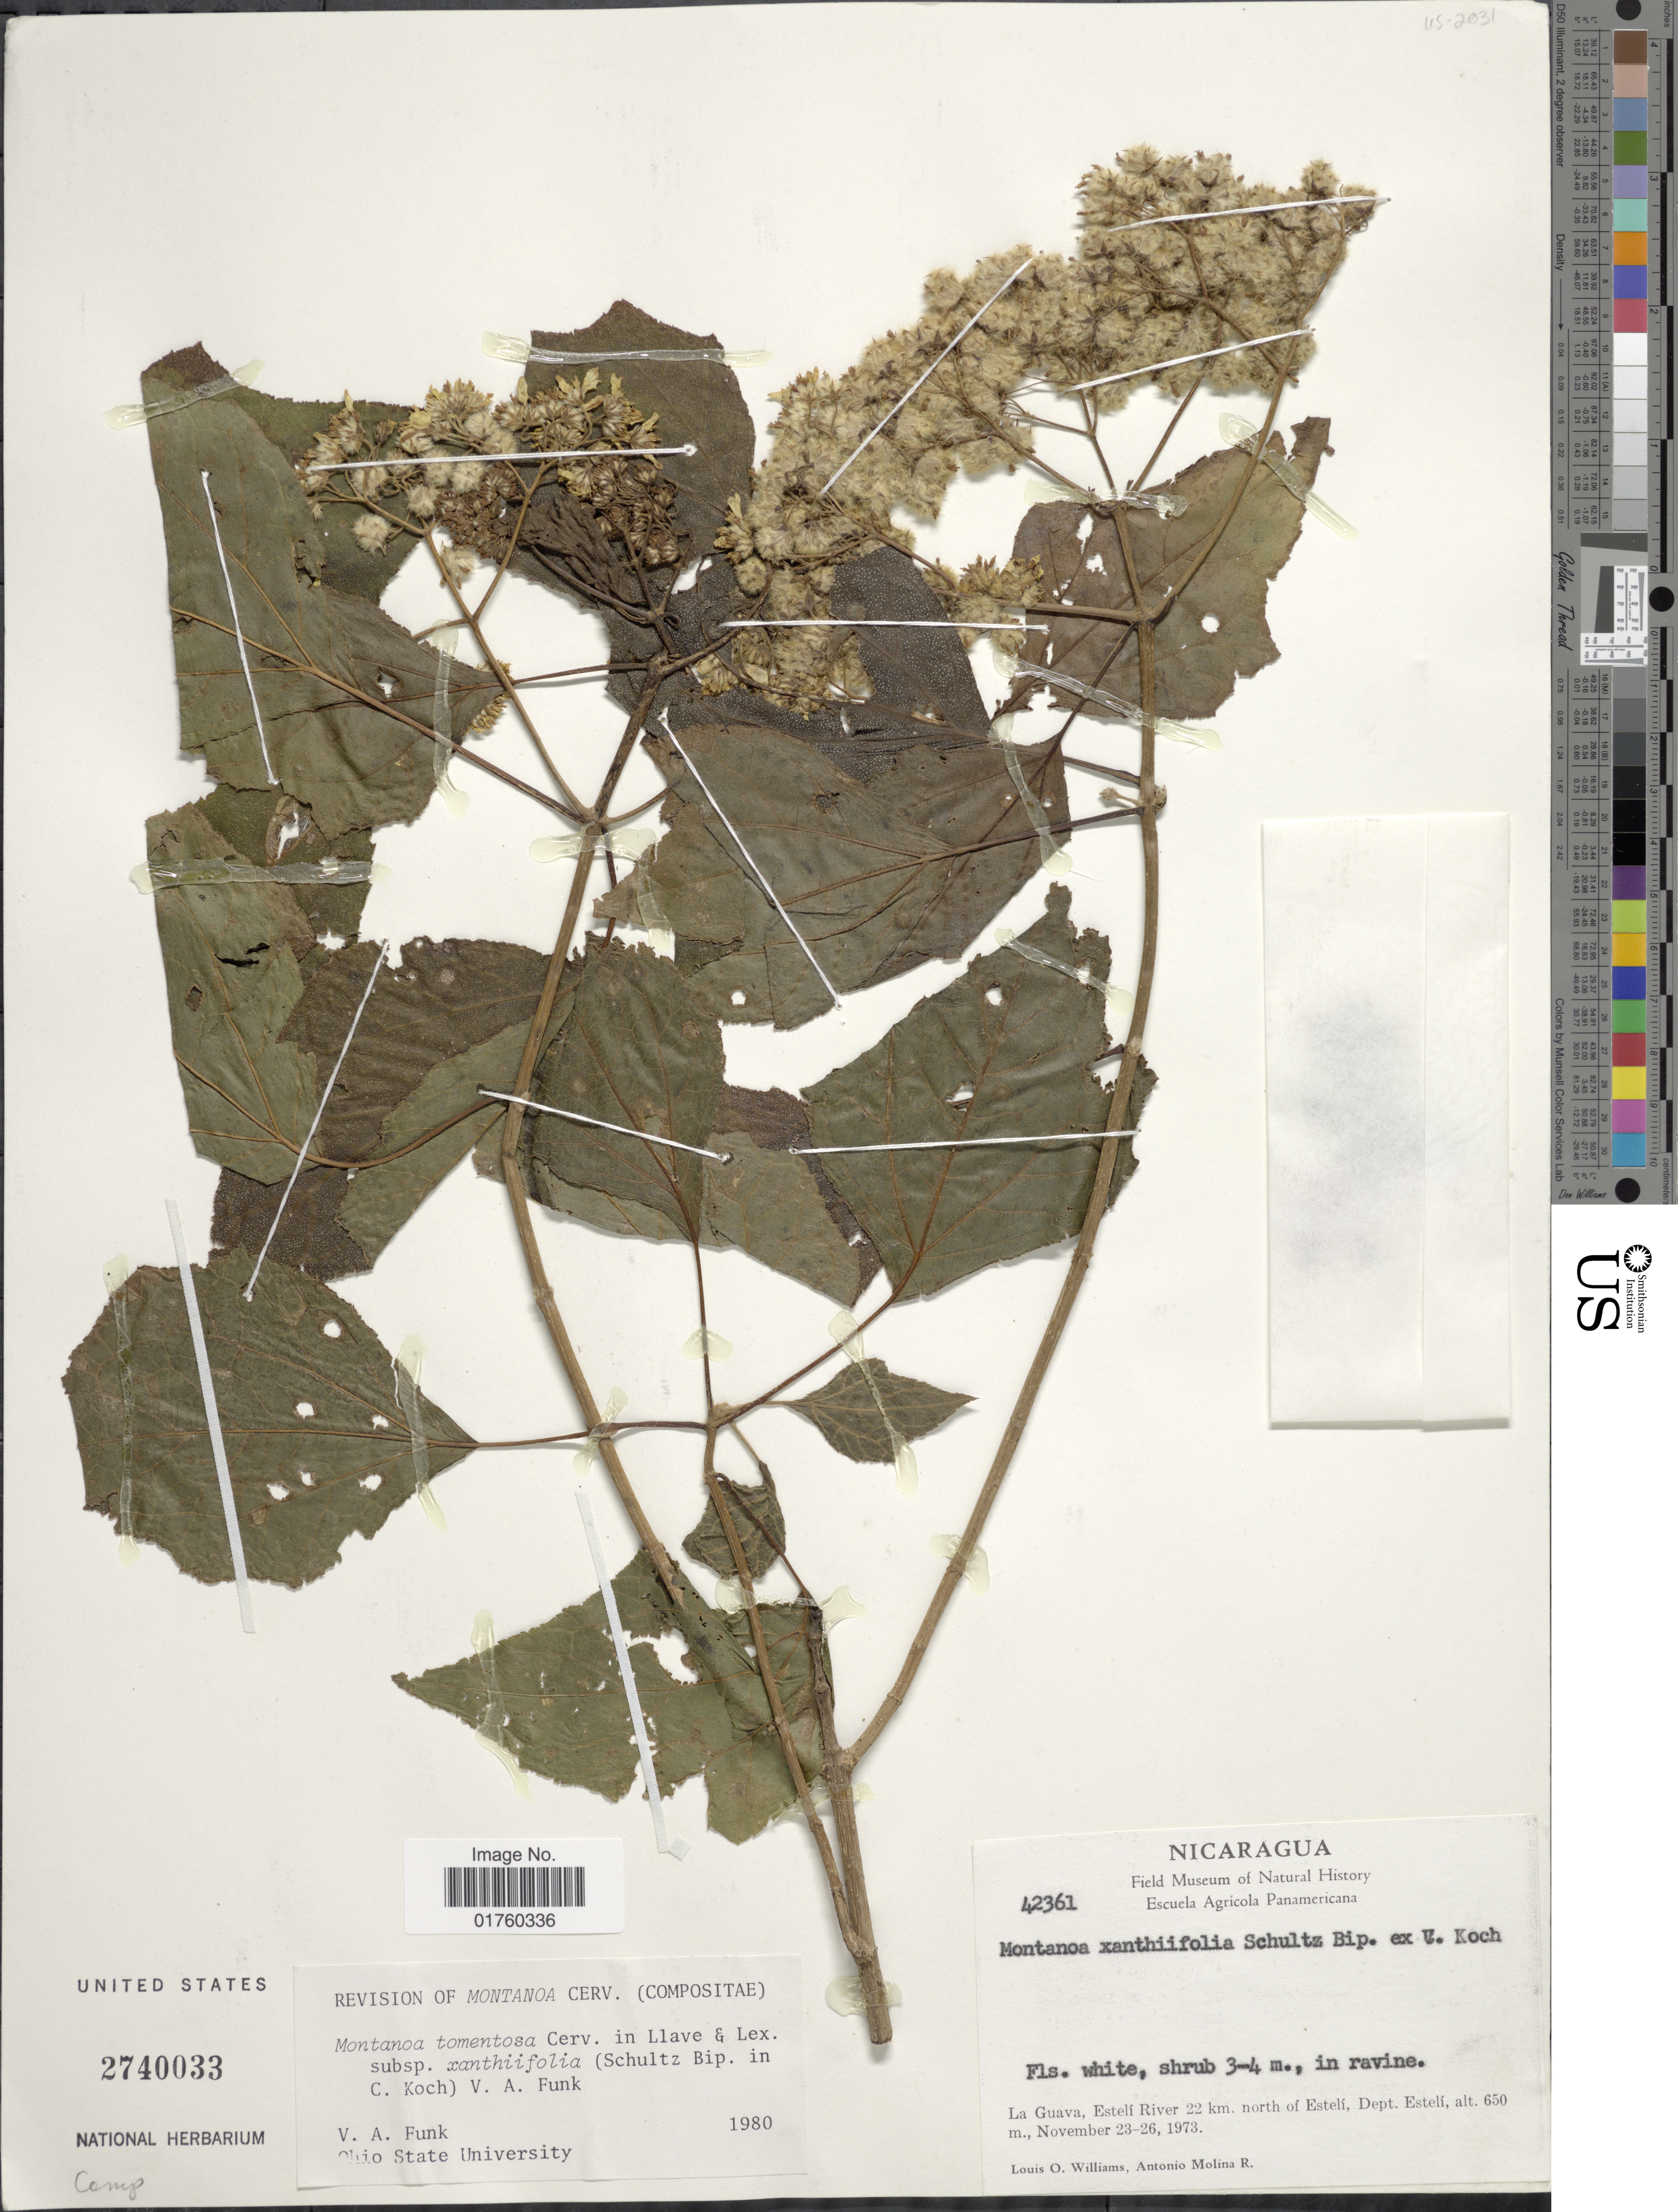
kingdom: Plantae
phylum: Tracheophyta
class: Magnoliopsida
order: Asterales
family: Asteraceae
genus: Montanoa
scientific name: Montanoa tomentosa subsp. xanthiifolia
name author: (Sch. Bip. in C. Koch) V.A. Funk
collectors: L. O. Williams & A. Molina R.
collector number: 42361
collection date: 1973-11-23/1973-11-26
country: Nicaragua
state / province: Esteli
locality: In ravine, La Guava, Esteli River 22 km. north of Esteli.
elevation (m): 650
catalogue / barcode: US 2740033